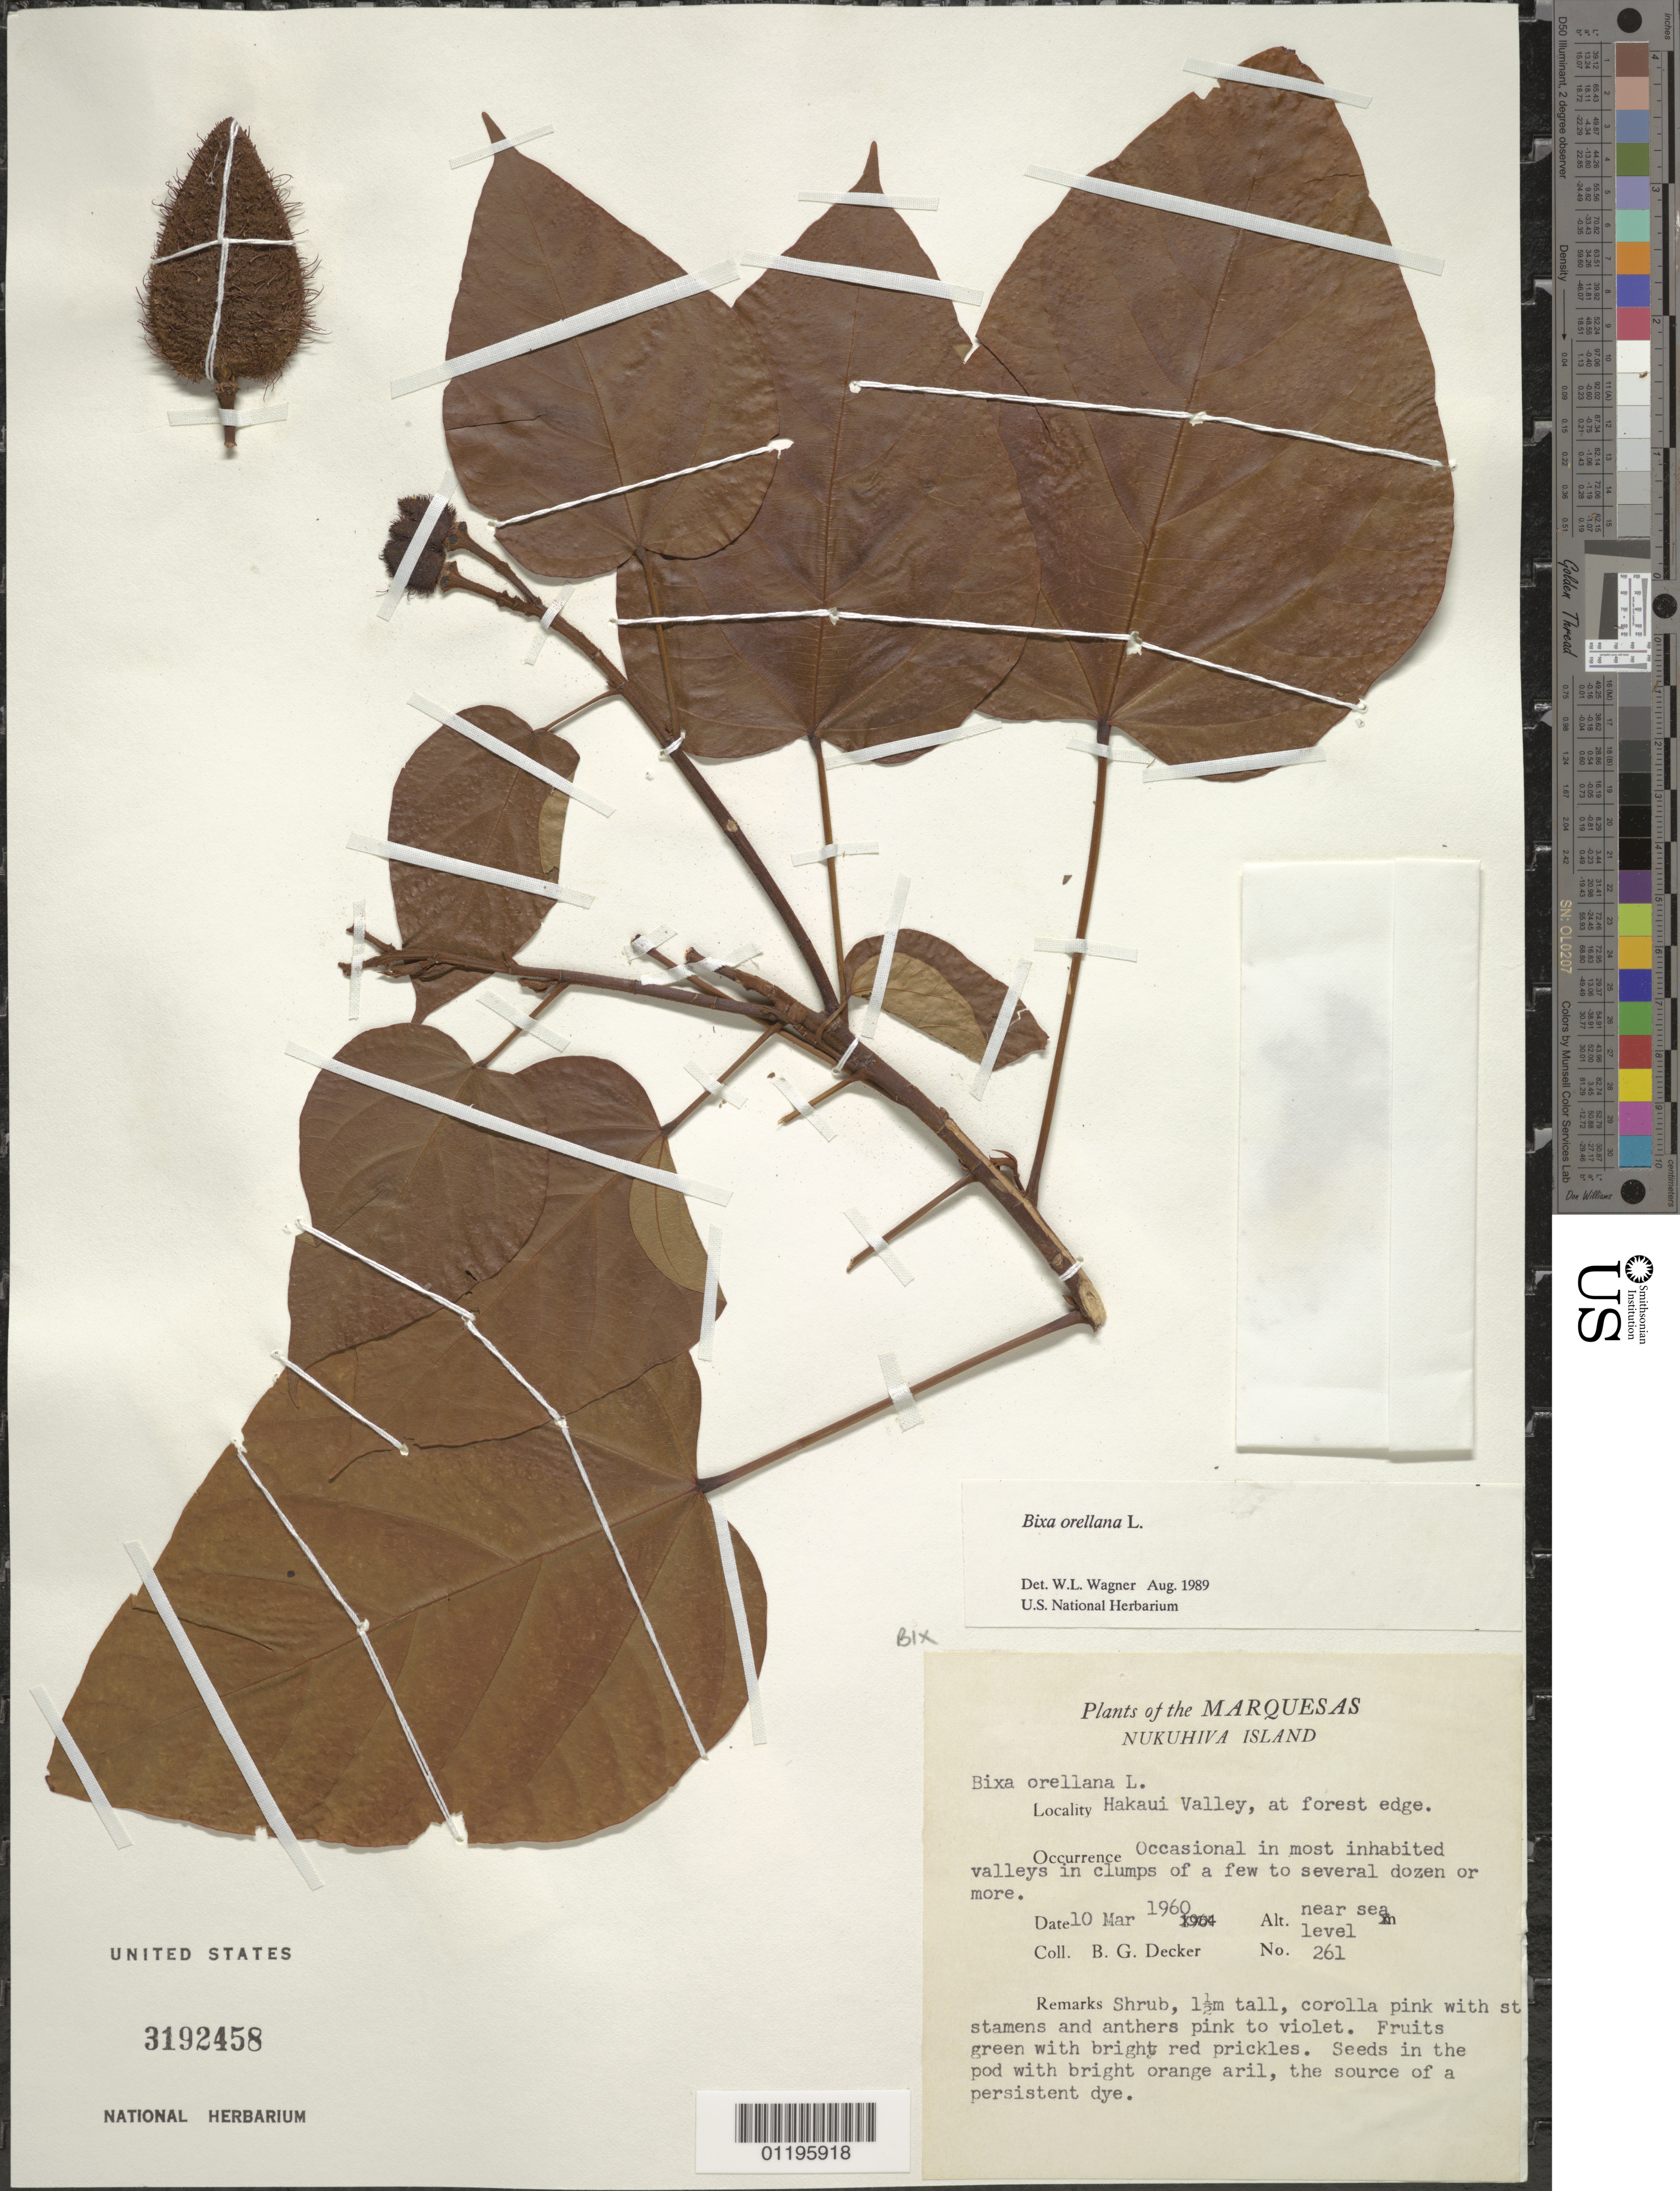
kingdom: Plantae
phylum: Tracheophyta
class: Magnoliopsida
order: Malvales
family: Bixaceae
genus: Bixa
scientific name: Bixa orellana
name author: L.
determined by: Wagner, W. L., (BOT), Smithsonian Institution - National Museum of Natural History (UNITED STATES)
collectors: B. G. Decker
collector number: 261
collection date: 1960-03-10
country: French Polynesia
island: Nuku Hiva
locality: lower Hakaui Valley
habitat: Edge of forest. Not cultivated, but present in inhabited valleys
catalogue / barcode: US 3192458